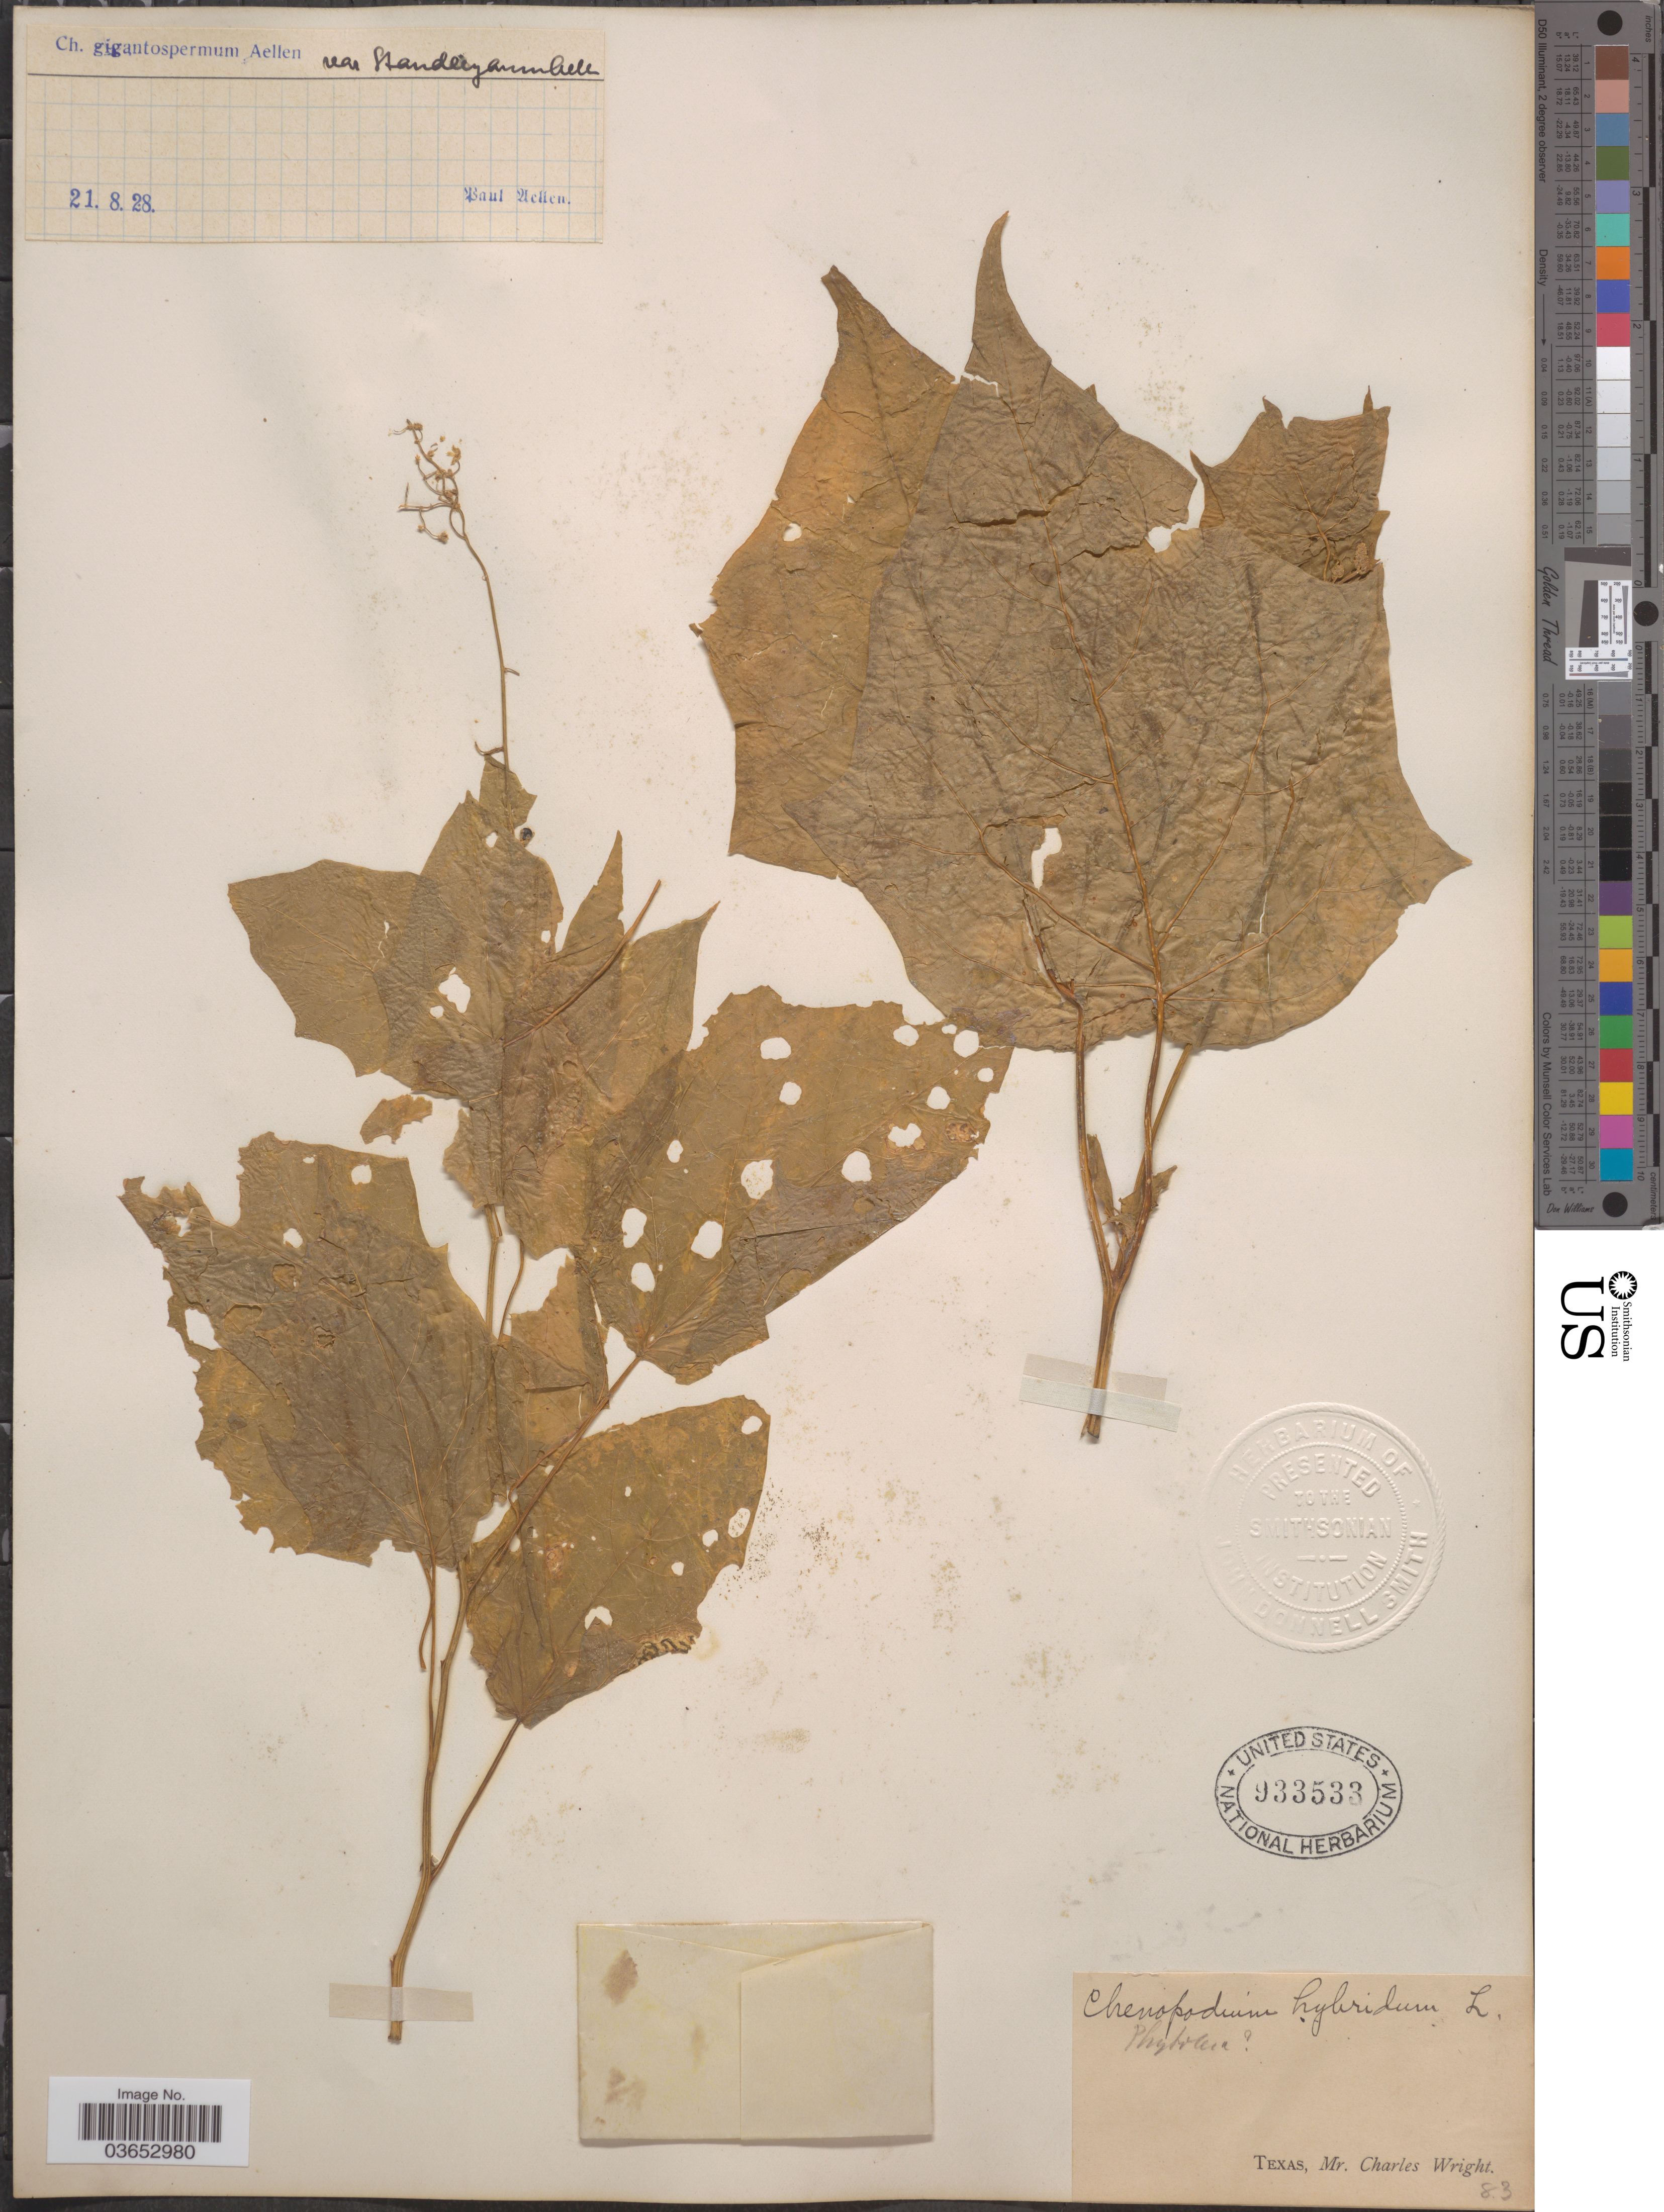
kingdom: Plantae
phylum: Tracheophyta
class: Magnoliopsida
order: Caryophyllales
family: Amaranthaceae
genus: Chenopodium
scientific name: Chenopodium gigantospermum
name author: Aellen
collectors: C. Wright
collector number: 83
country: United States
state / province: Texas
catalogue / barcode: US 933533